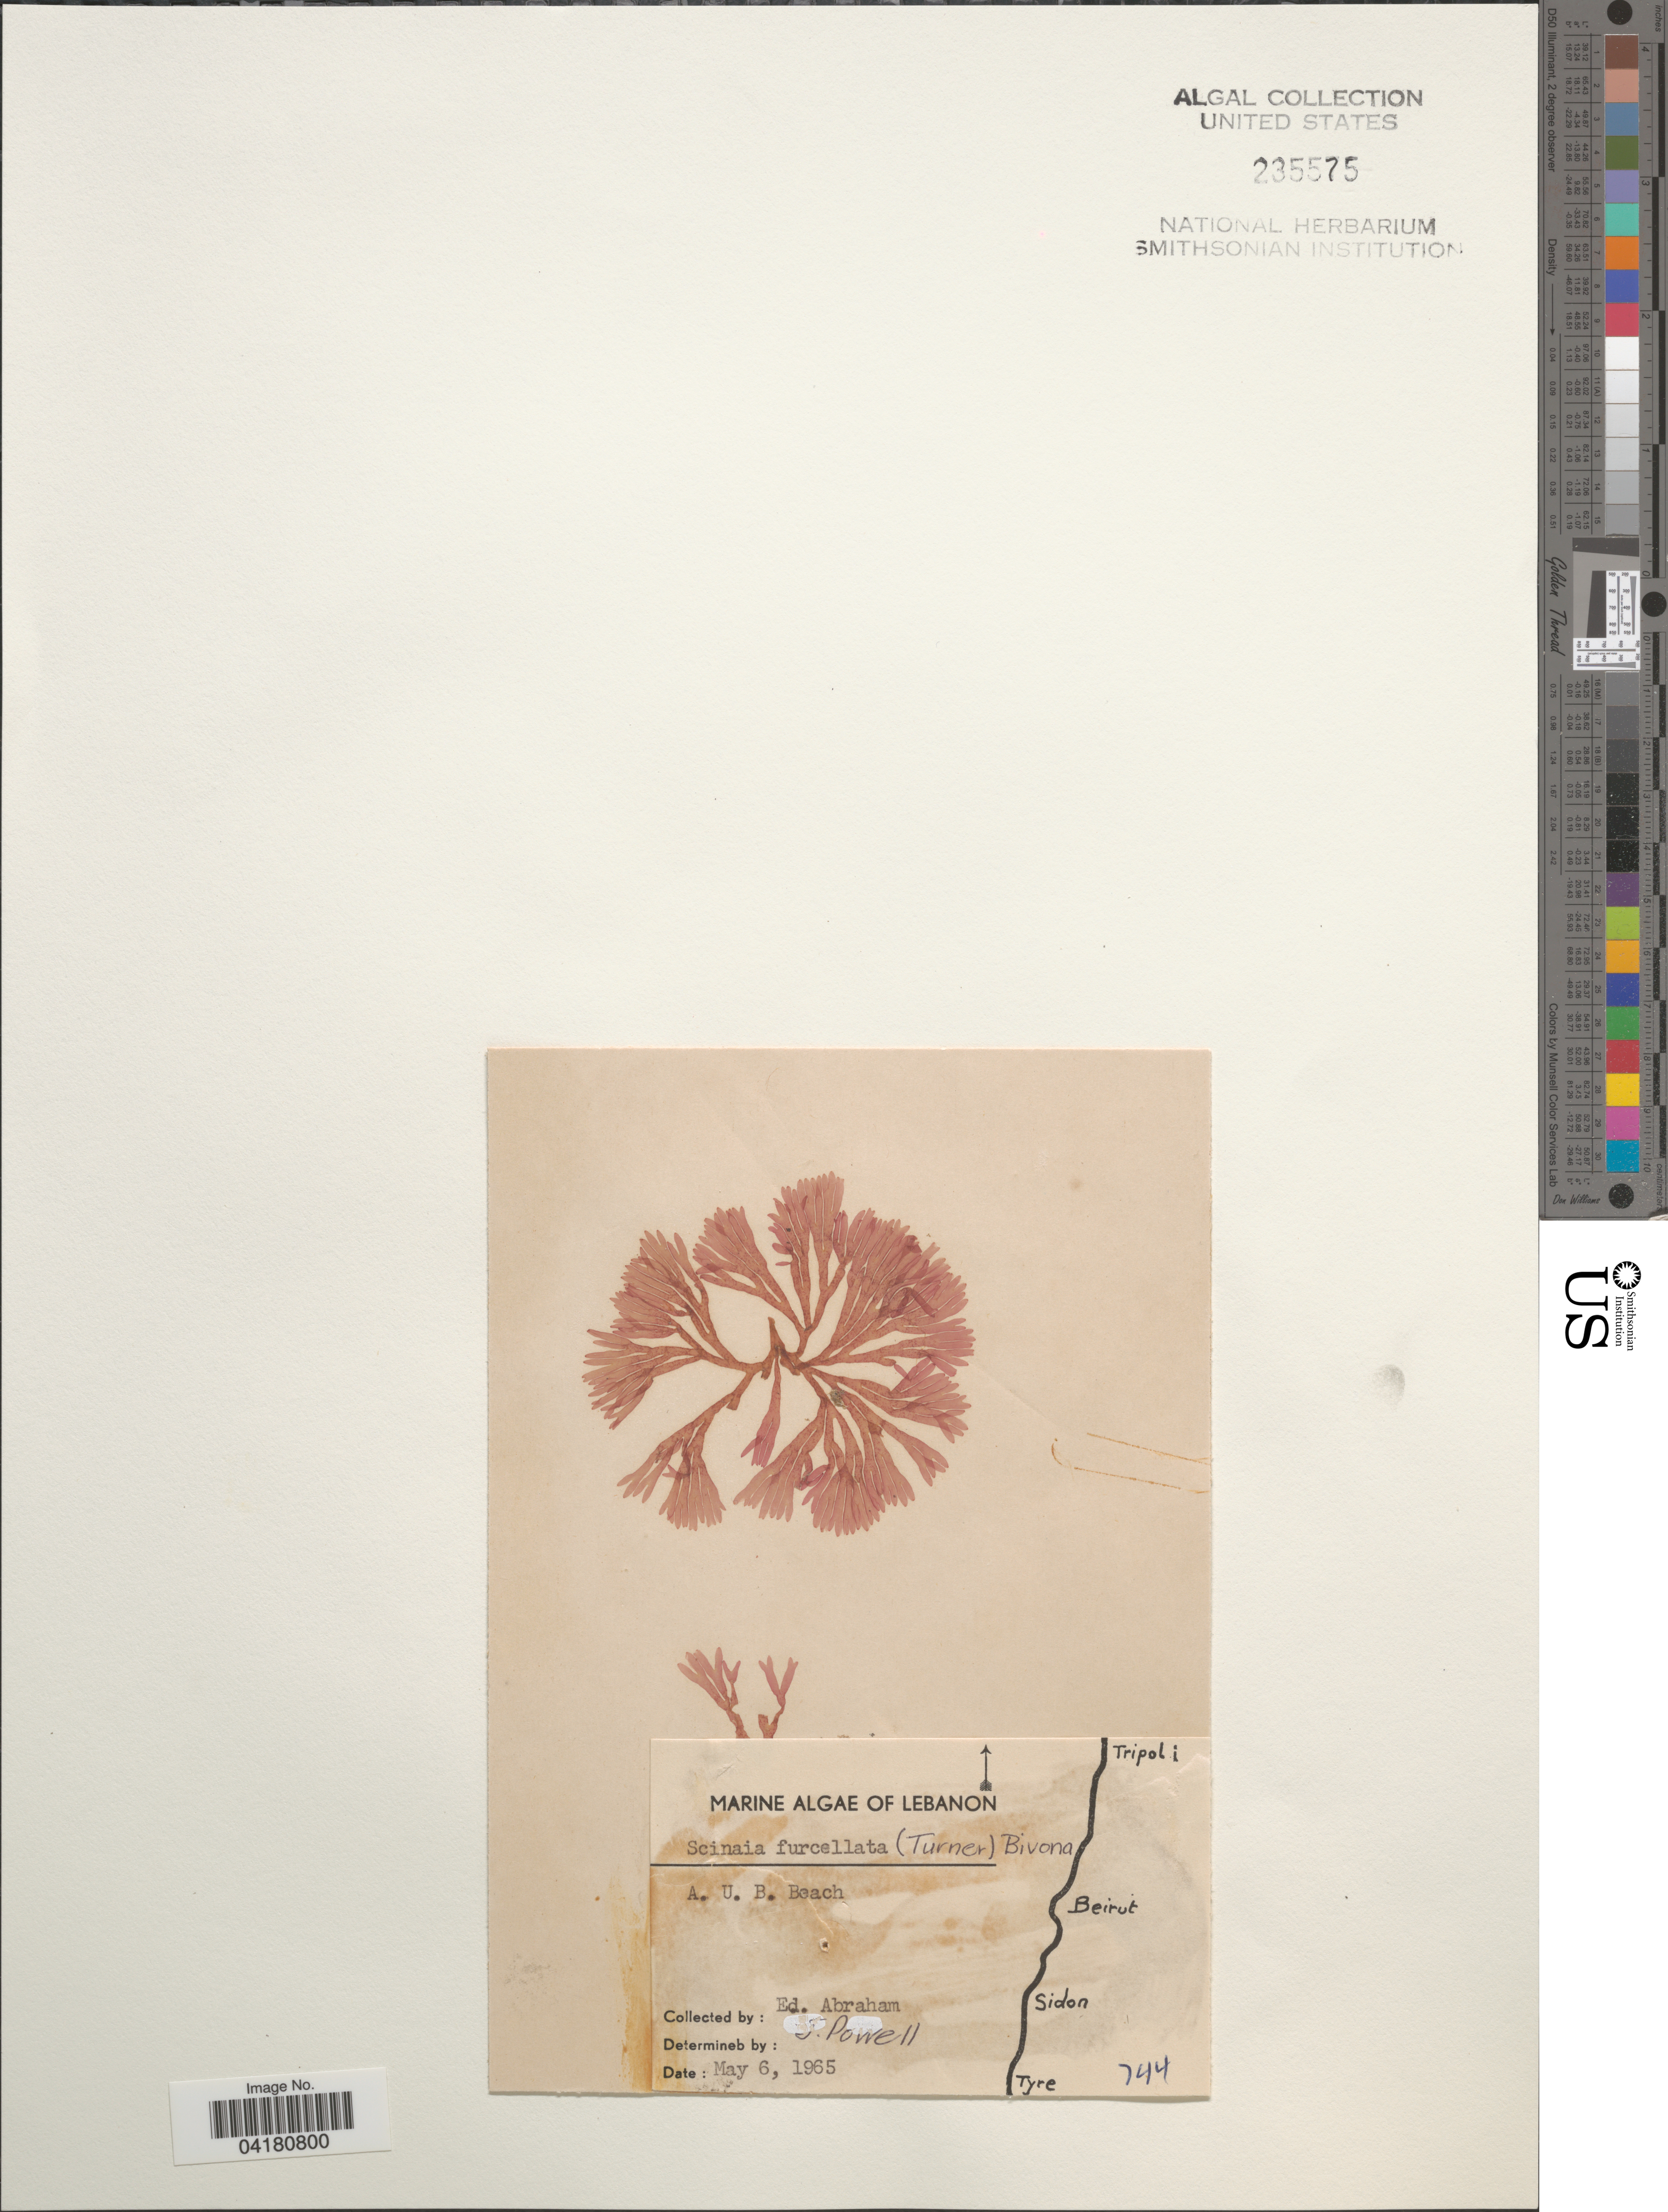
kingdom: Plantae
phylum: Rhodophyta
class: Florideophyceae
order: Nemaliales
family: Scinaiaceae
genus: Scinaia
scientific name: Scinaia furcellata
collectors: E. Abraham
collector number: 744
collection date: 1965-05-06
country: Lebanon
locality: A.U.B. beach.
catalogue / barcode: US 235575